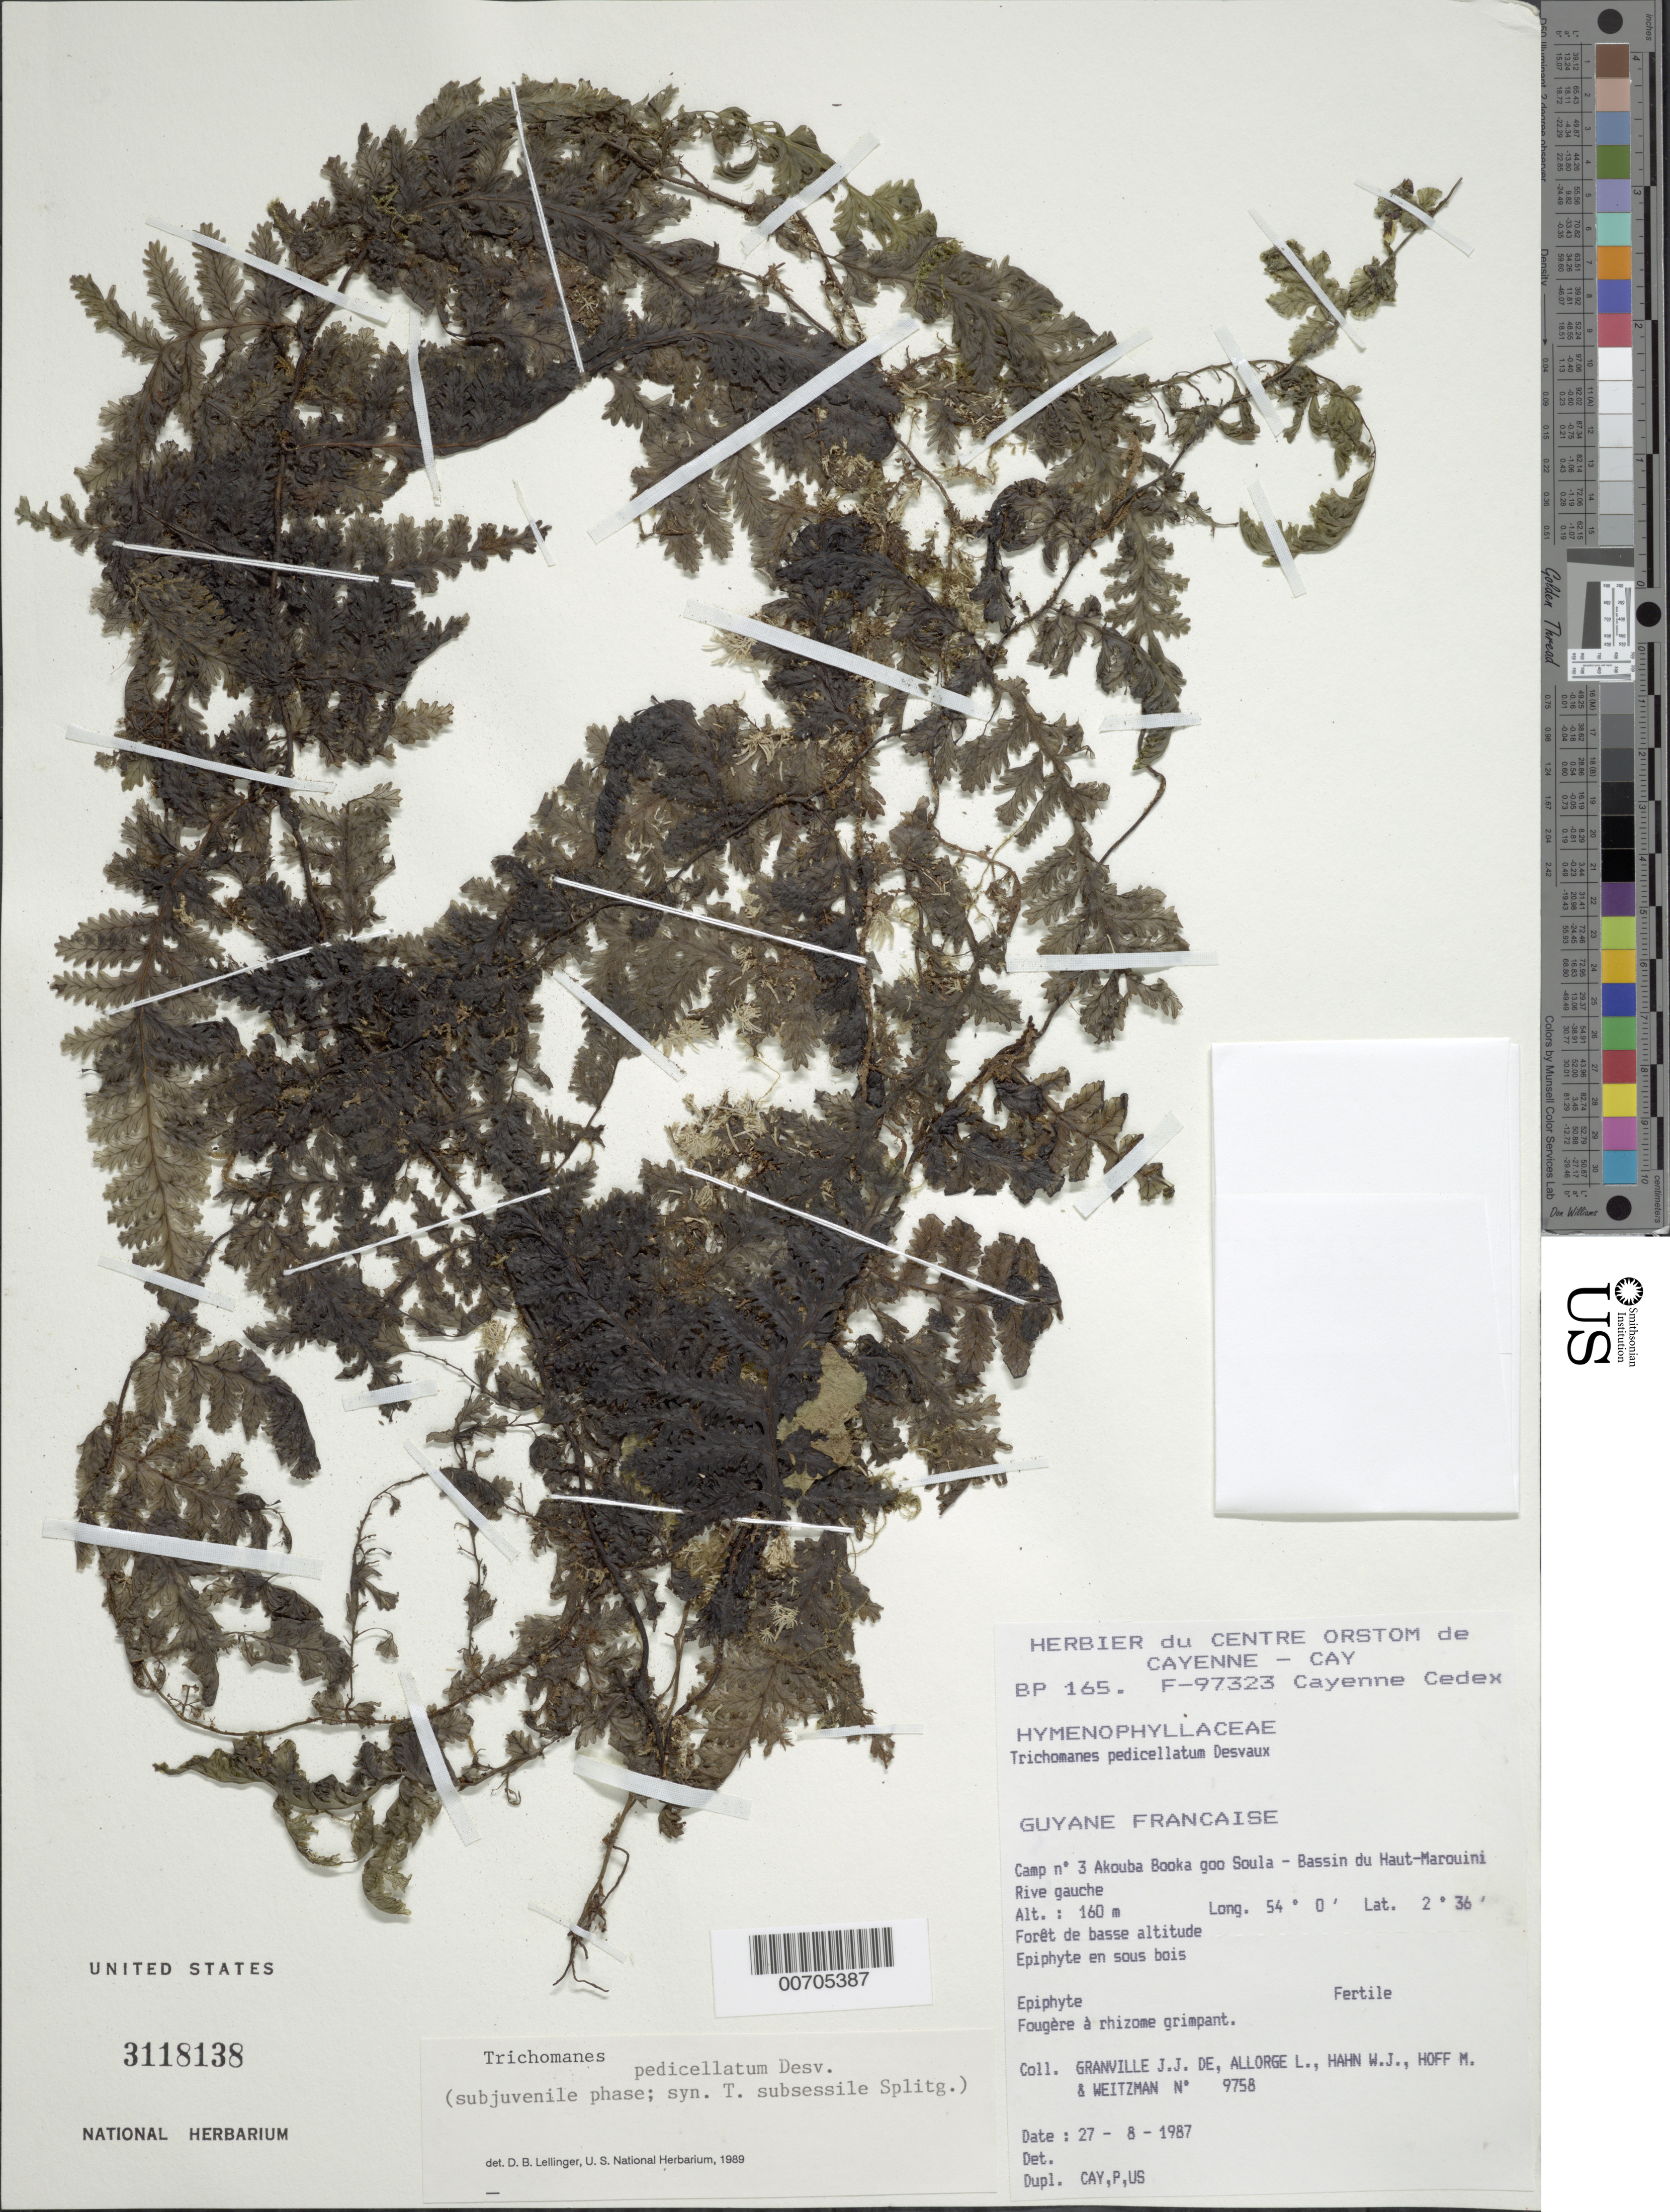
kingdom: Plantae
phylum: Tracheophyta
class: Polypodiopsida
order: Hymenophyllales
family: Hymenophyllaceae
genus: Trichomanes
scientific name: Trichomanes pedicellatum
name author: Desv.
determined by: Lellinger, David B., (BOT), Smithsonian Institution - National Museum of Natural History (UNITED STATES)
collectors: J.-J. de Granville, L. Allorge, W. J. Hahn, M. Hoff & A. L. Weitzman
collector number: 9758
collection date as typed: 27-Aug-87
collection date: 1987-08-27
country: French Guiana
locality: Akouba Booka goo Soula, Camp #3, Roche no. 1, Bassin du Haut-Marouini, 500 m au Sud-Ouest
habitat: Low forest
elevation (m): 160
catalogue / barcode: US 3118138